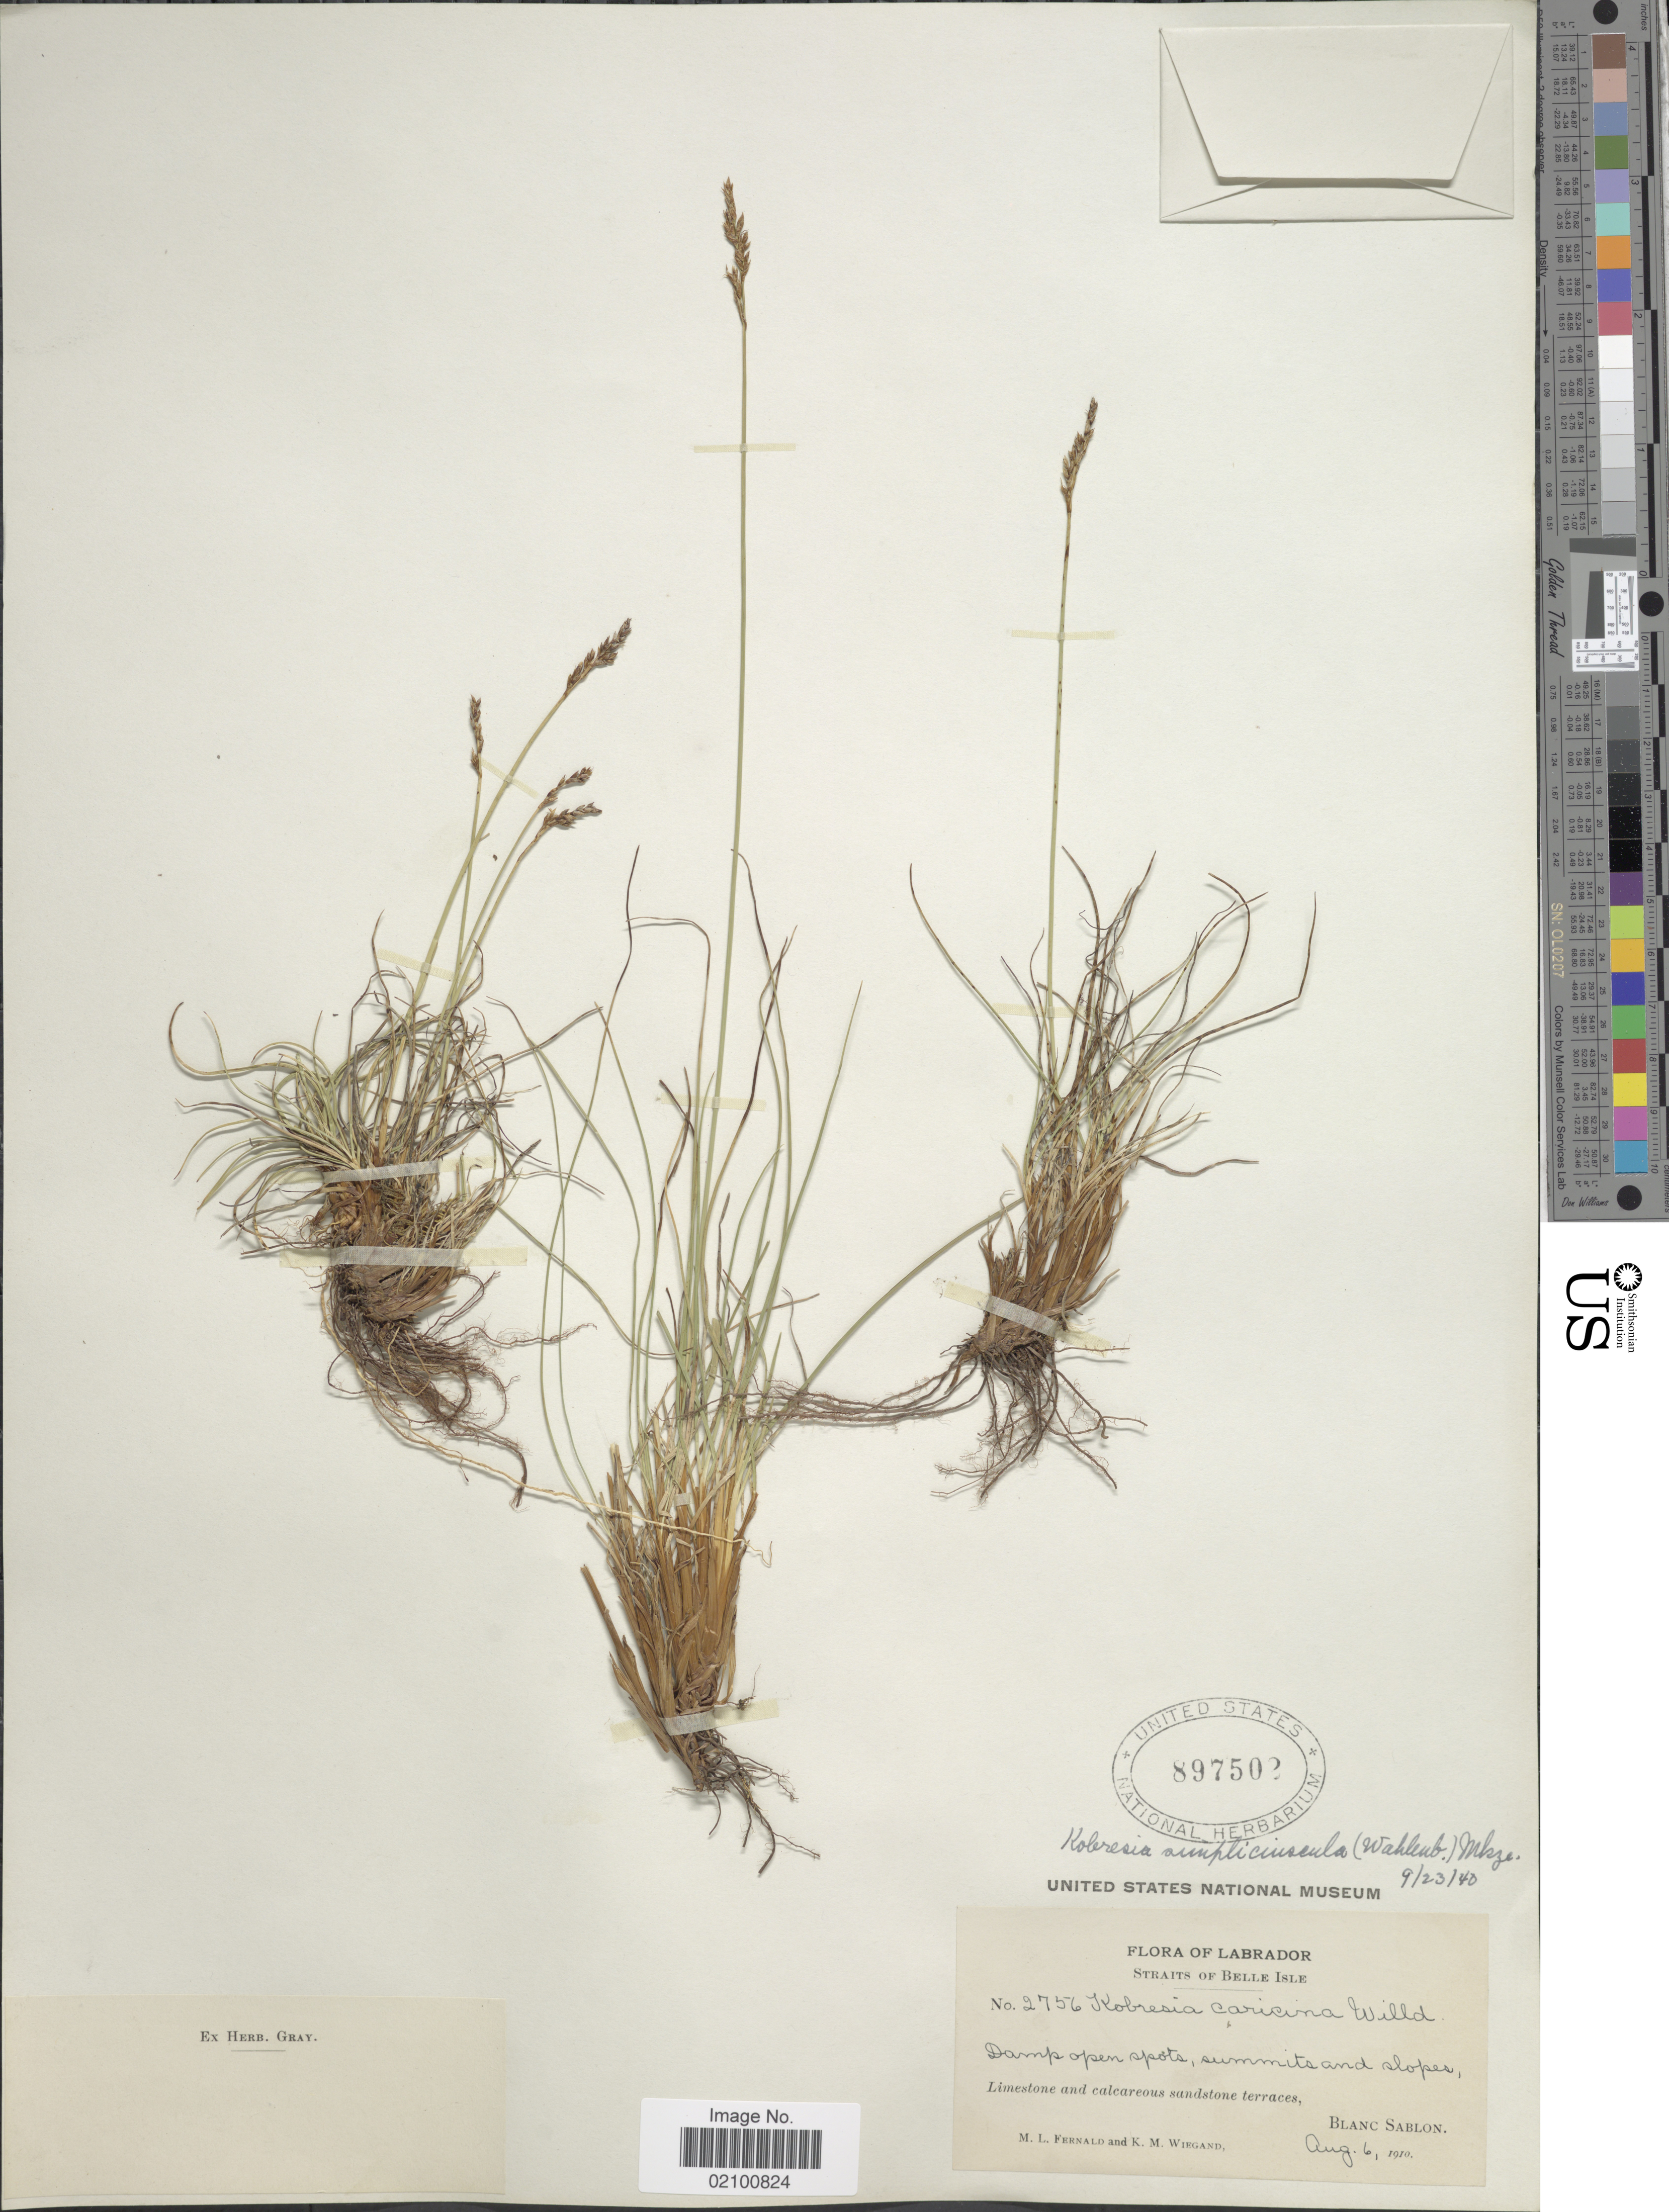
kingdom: Plantae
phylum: Tracheophyta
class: Liliopsida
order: Poales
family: Cyperaceae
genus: Carex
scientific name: Carex simpliciuscula subsp. simpliciuscula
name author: Wahlenb.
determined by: Strong, M. T., (US), Smithsonian Institution - National Museum of Natural History (UNITED STATES)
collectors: M. L. Fernald & K. M. Wiegand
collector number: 2756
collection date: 1910-08-06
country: Canada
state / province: Newfoundland and Labrador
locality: Labrador, Straits of Belle Isle, Blanc Sablon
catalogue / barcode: US 897502